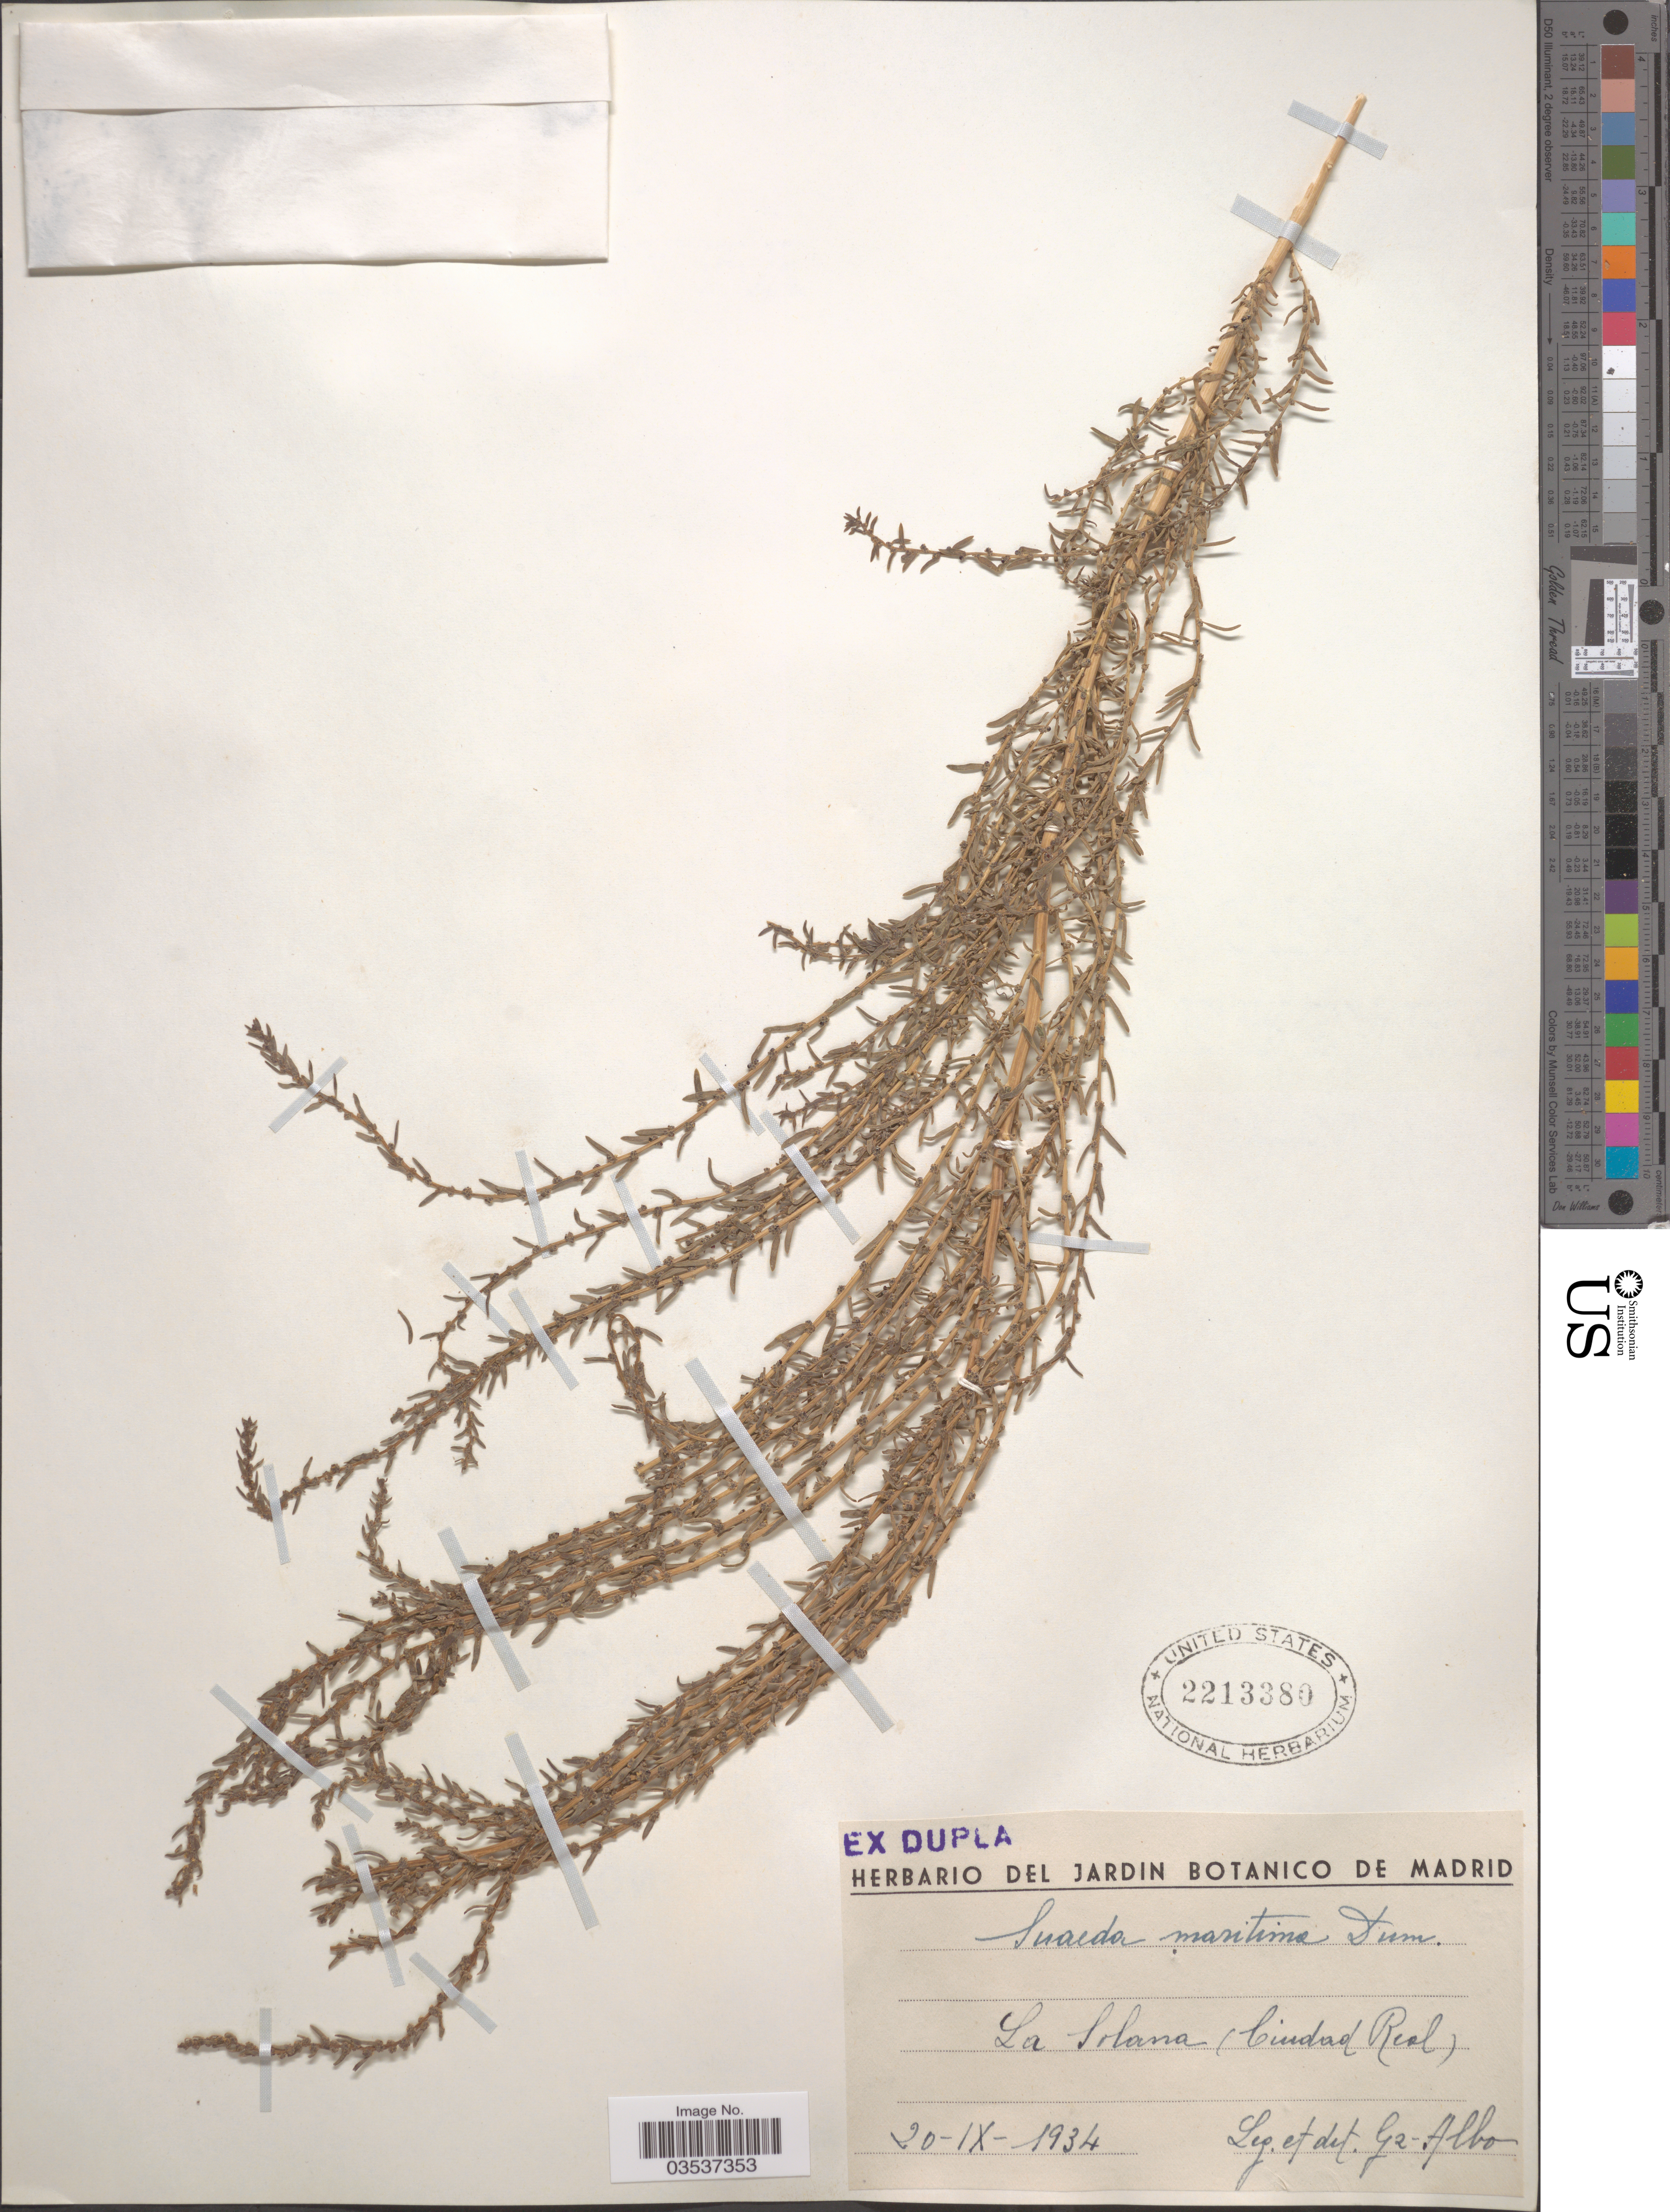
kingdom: Plantae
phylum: Tracheophyta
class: Magnoliopsida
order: Caryophyllales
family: Amaranthaceae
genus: Suaeda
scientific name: Suaeda maritima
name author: (L.) Dumort.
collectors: Ge-Albo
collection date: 1934-09-20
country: Spain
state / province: Madrid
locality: La Solana (Ciudad Real).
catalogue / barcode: US 2213380